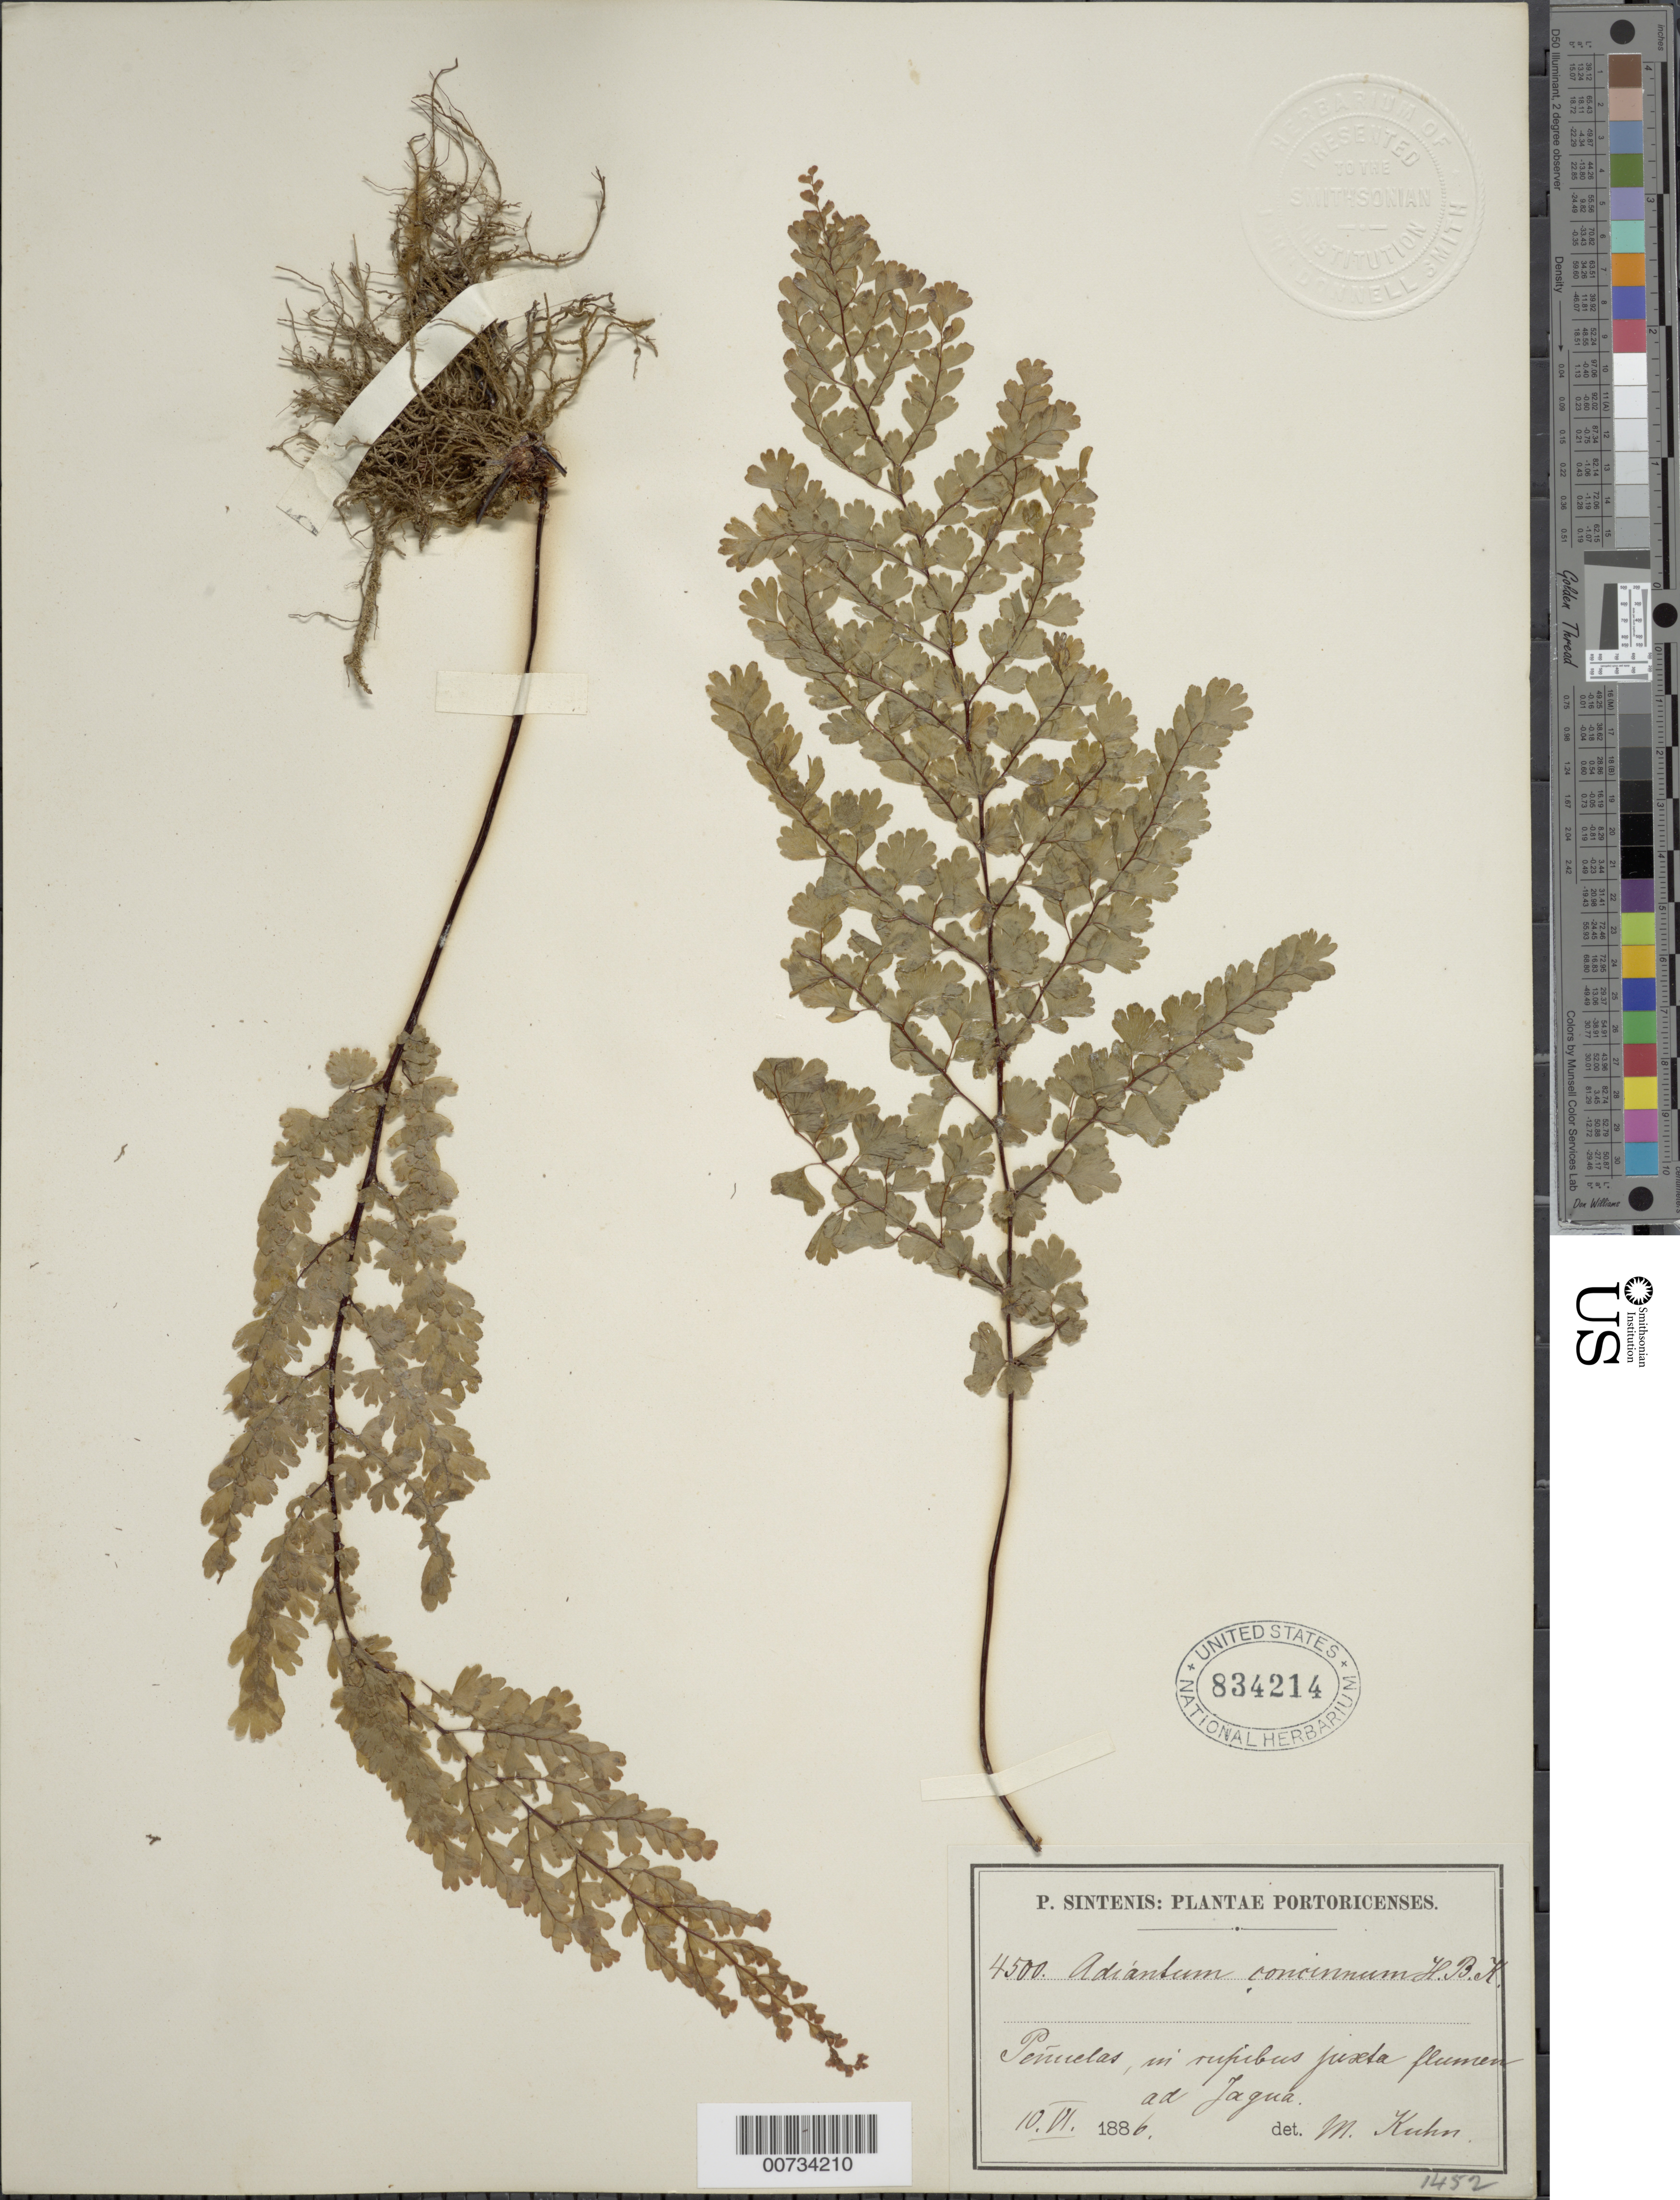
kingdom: Plantae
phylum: Tracheophyta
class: Polypodiopsida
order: Polypodiales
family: Pteridaceae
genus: Adiantum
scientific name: Adiantum concinnum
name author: Humb. & Bonpl. ex Willd.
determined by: Kuhn, D. M.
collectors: P. Sintenis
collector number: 4500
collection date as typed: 10 Jun 1886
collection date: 1886-06-10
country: Puerto Rico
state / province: Peñuelas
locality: Peñuelas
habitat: In rupibus juseta flumen ad Jagua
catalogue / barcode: US 834214